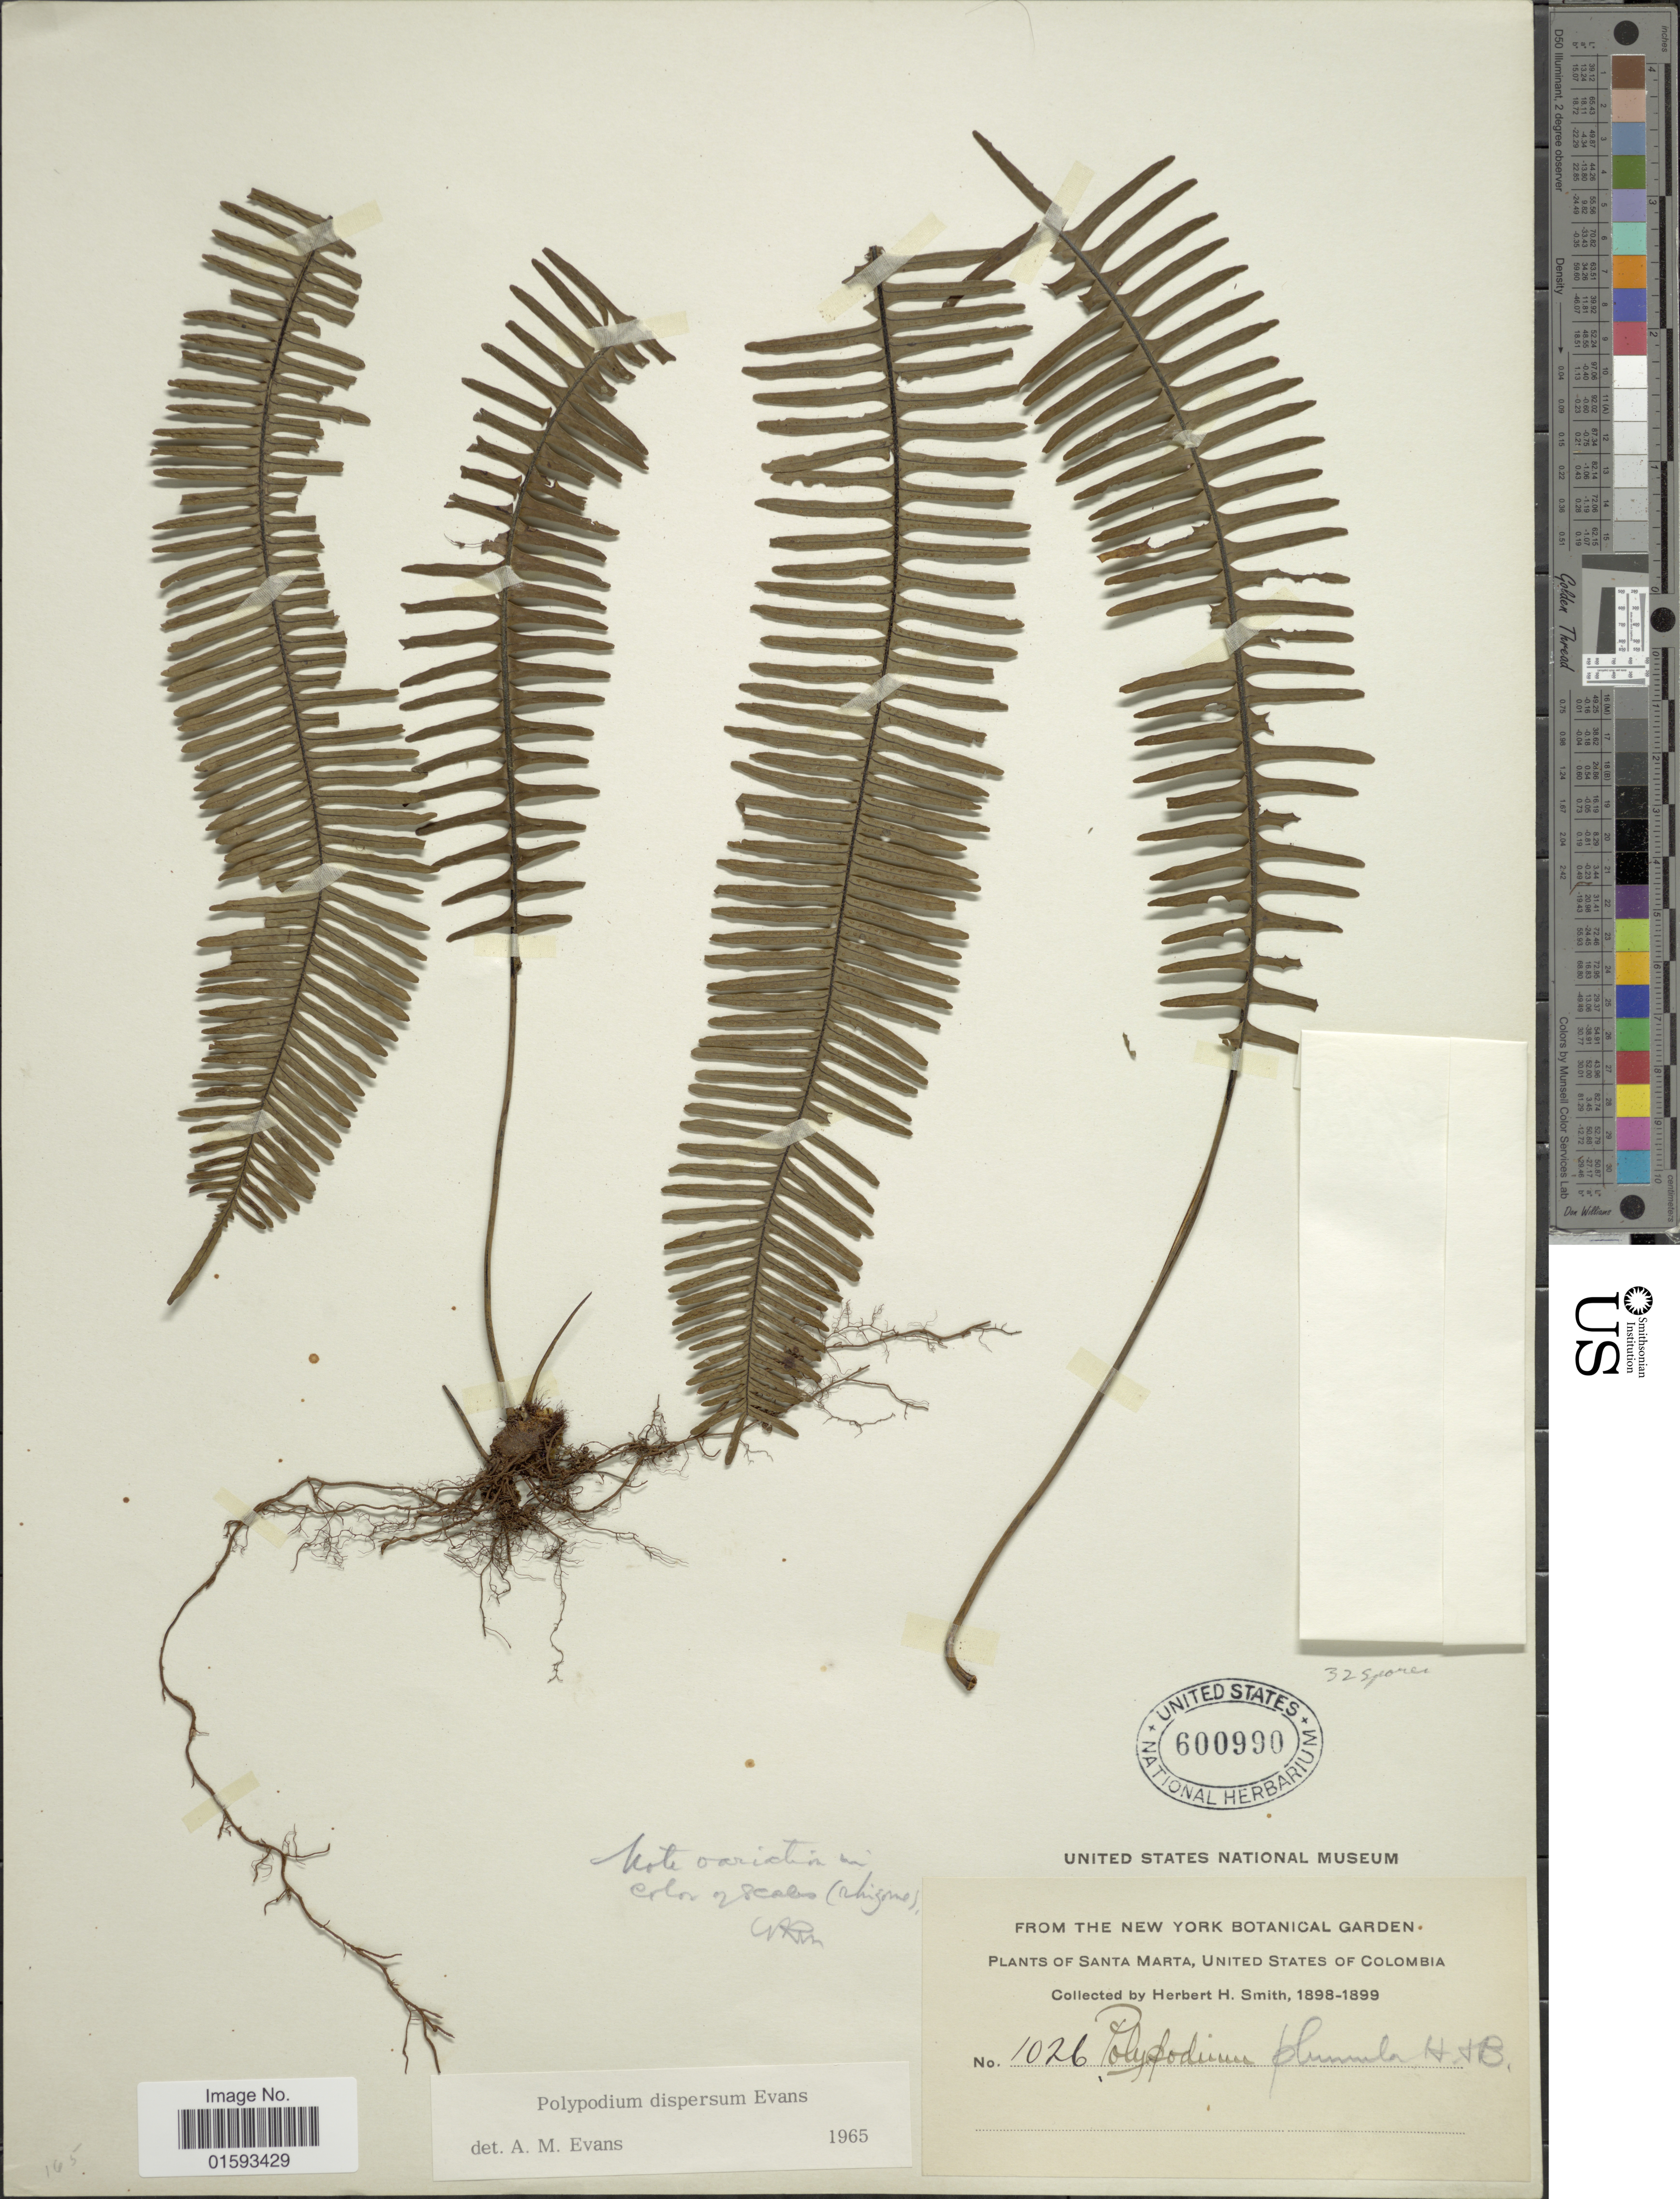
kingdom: Plantae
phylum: Tracheophyta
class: Polypodiopsida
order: Polypodiales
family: Polypodiaceae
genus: Pecluma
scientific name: Pecluma dispersa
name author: (A.M. Evans) M.G. Price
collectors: H. H. Smith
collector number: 1026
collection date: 1898/1899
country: Colombia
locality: Plants of Santa Marta, United States of Colombia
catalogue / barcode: US 600990